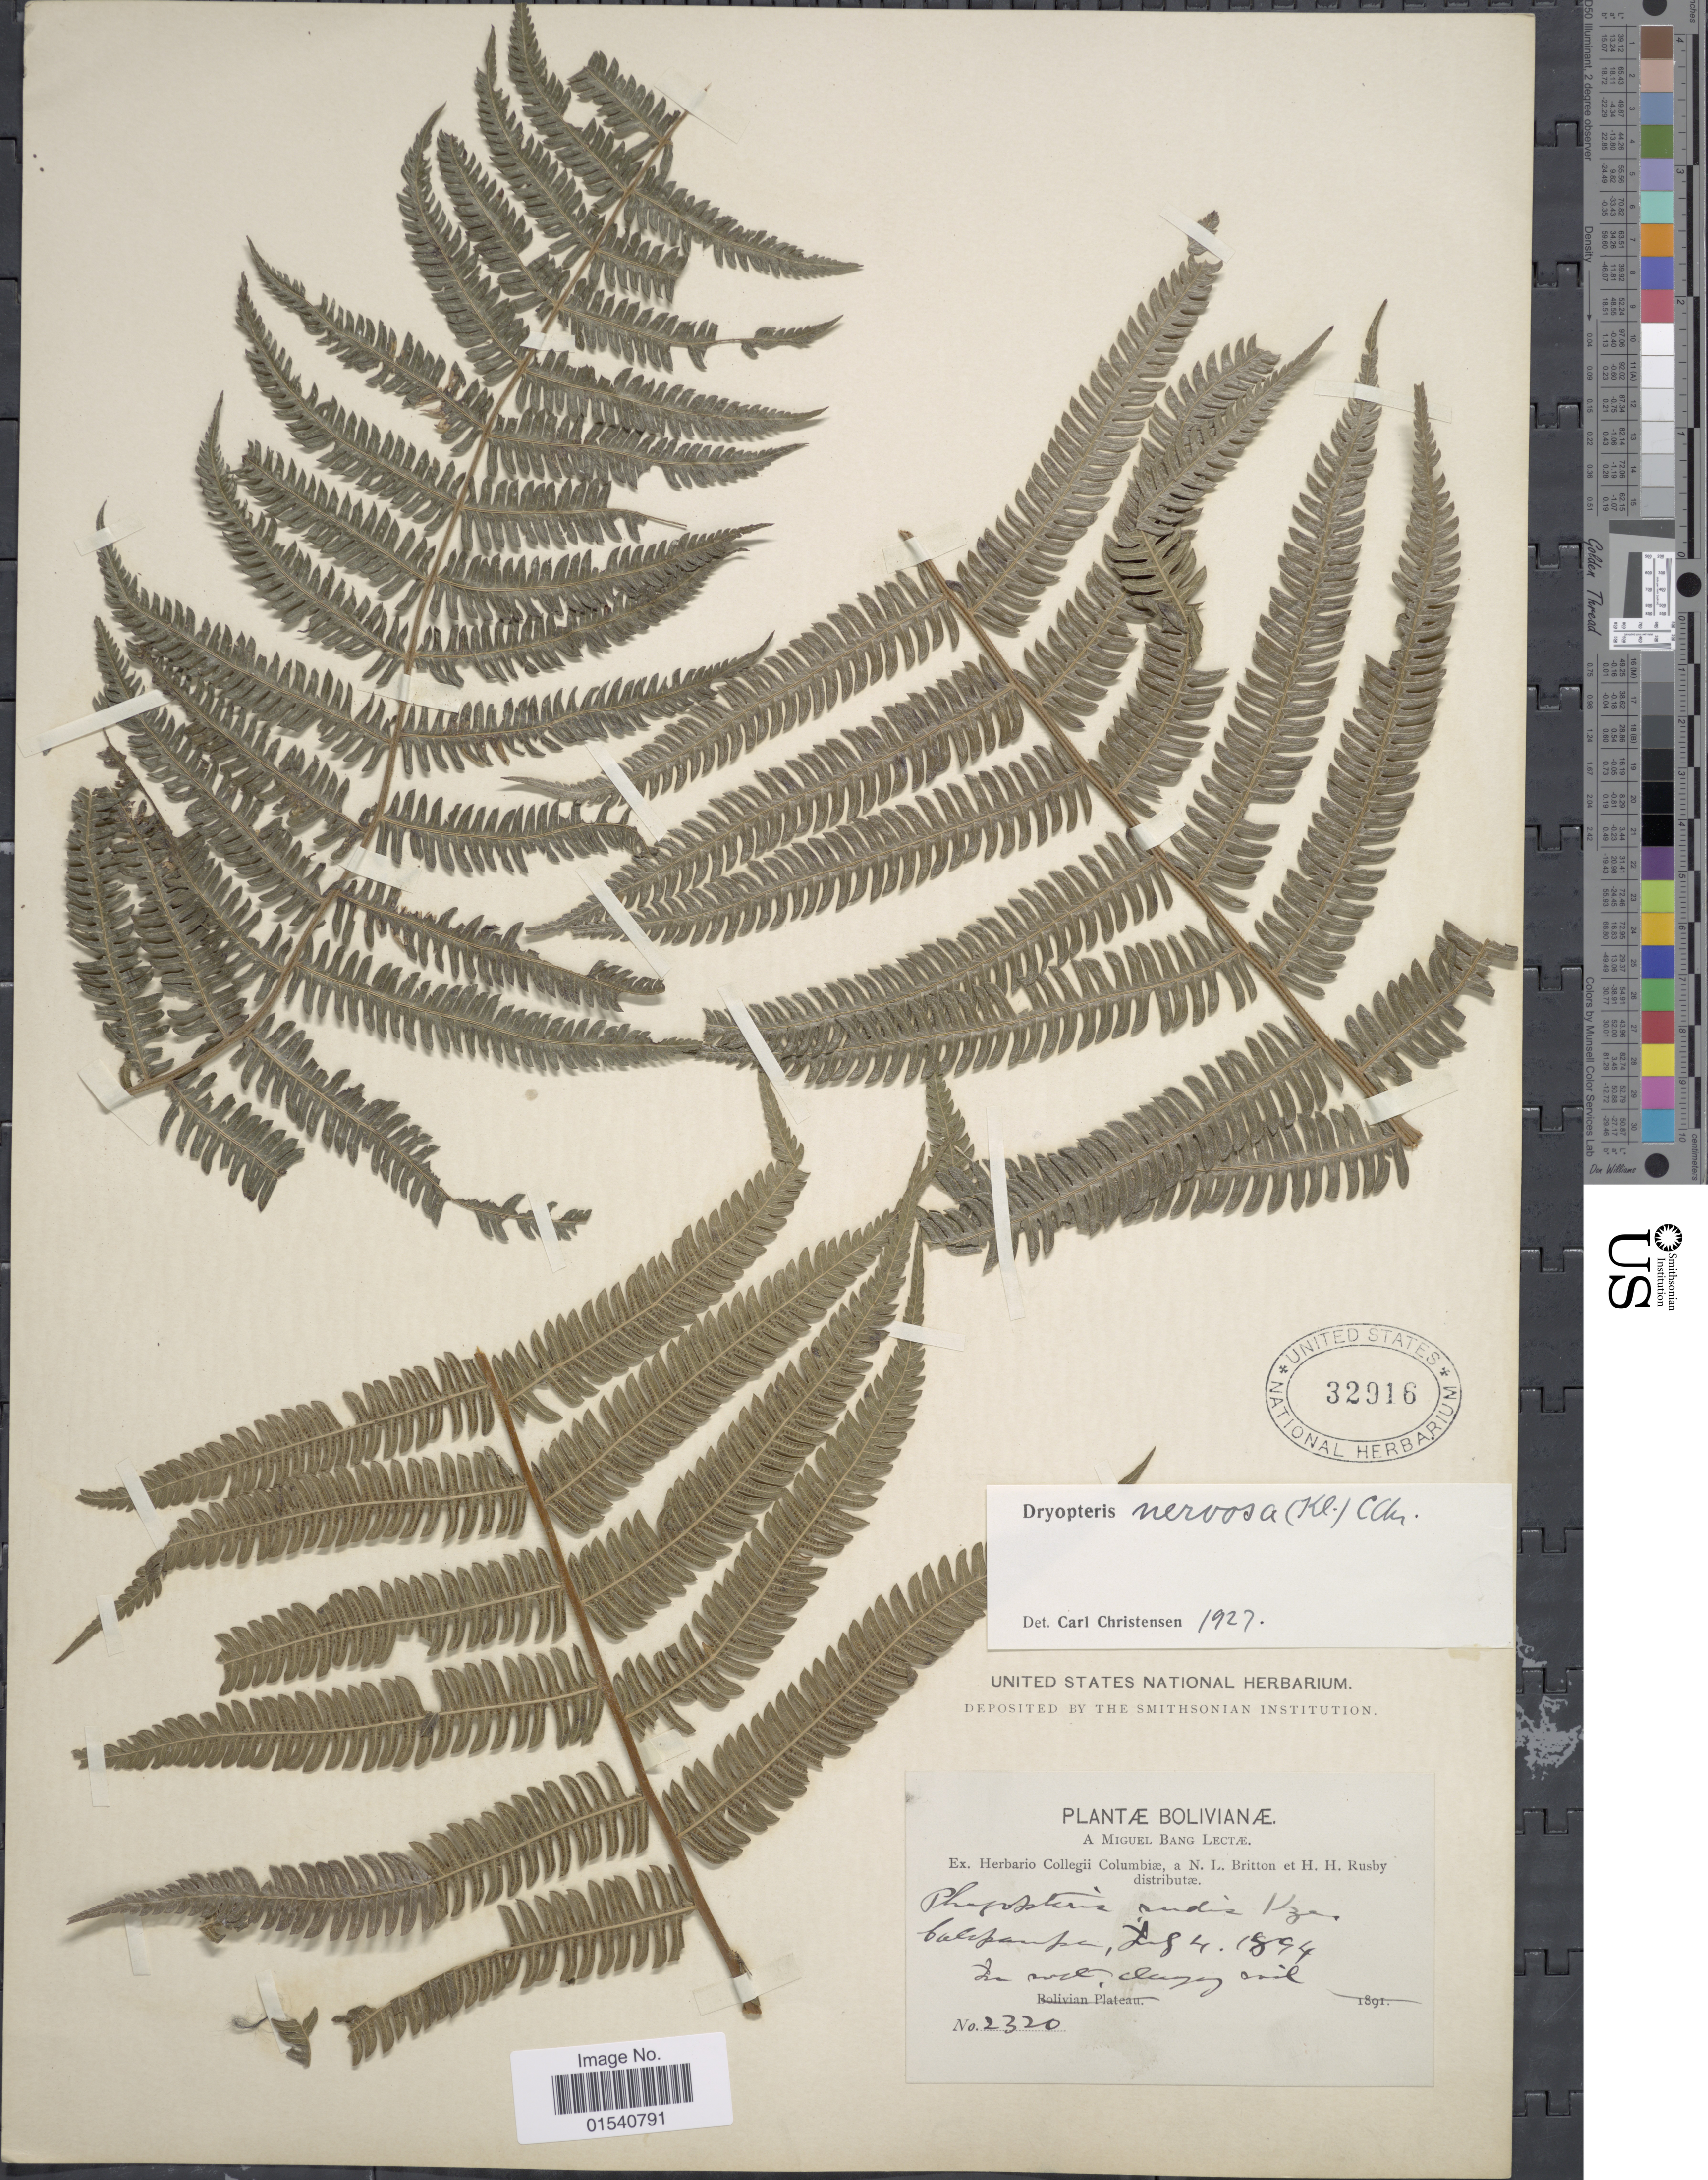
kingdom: Plantae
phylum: Tracheophyta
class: Polypodiopsida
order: Polypodiales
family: Thelypteridaceae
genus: Amauropelta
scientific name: Amauropelta rudis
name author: (Kunze) Pic. Serm.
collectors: M. Bang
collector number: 2320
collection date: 1894-07-04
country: Bolivia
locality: Calopampa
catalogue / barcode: US 32916